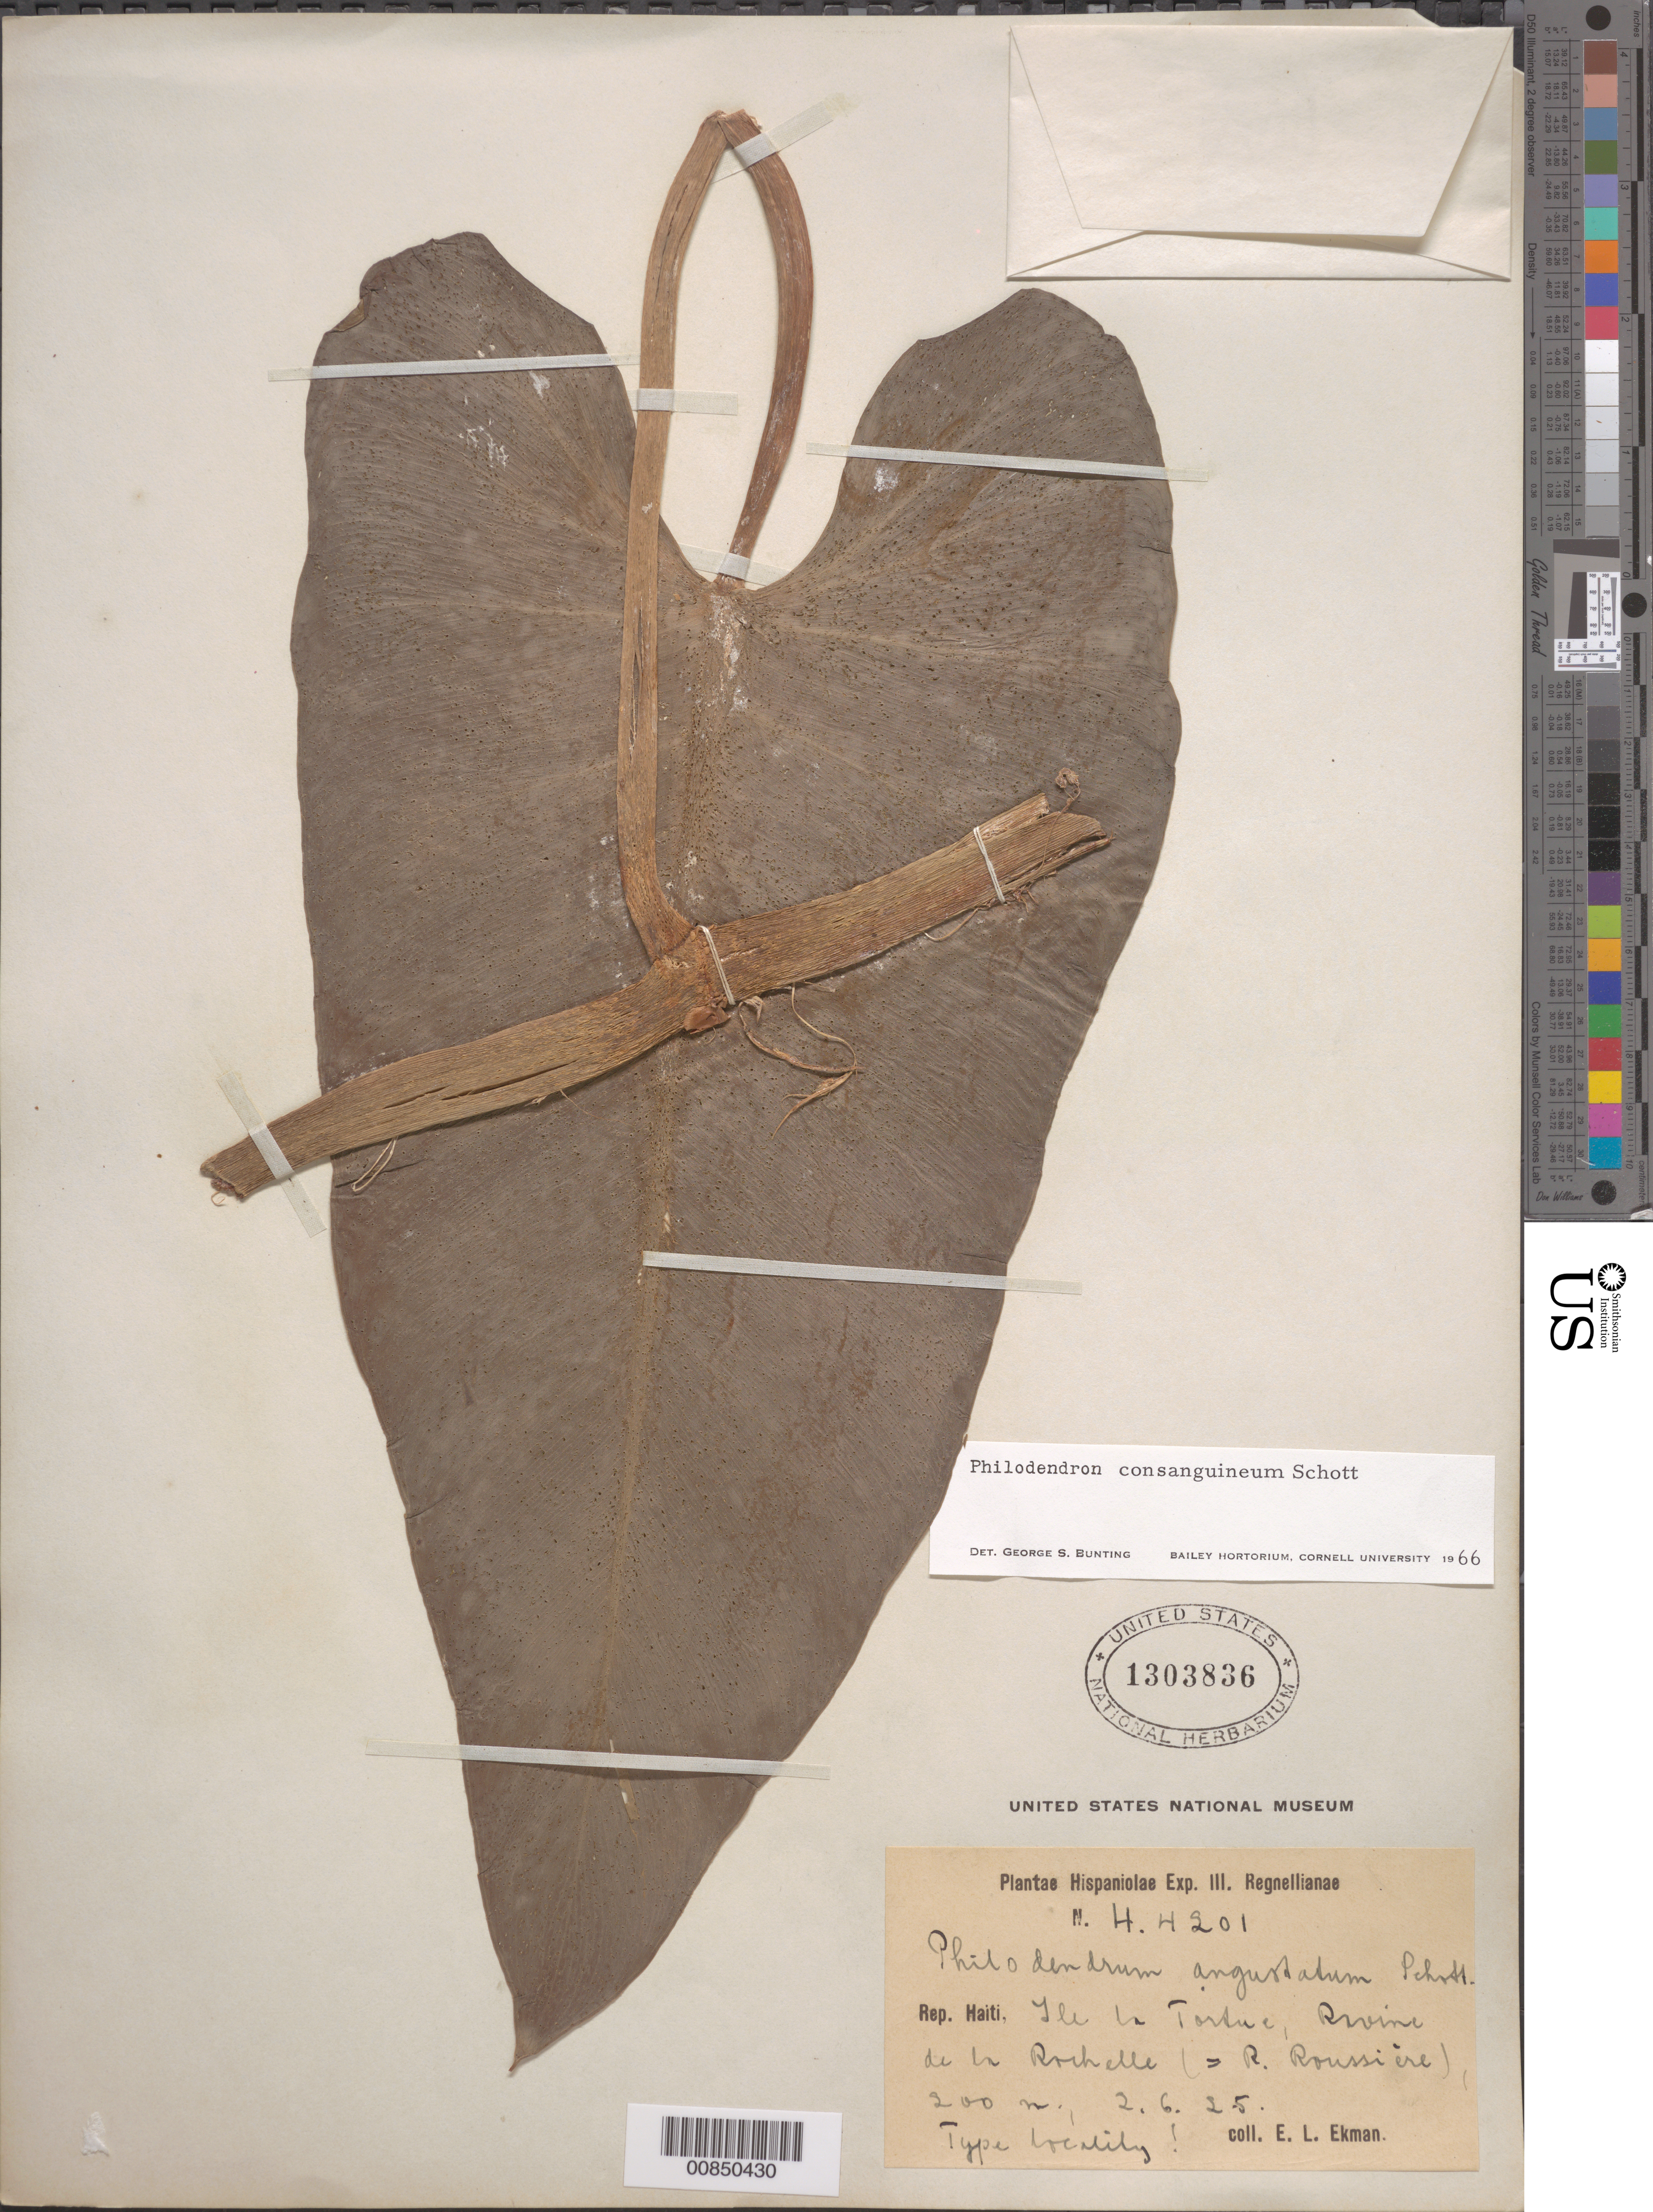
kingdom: Plantae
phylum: Tracheophyta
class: Liliopsida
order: Alismatales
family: Araceae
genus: Philodendron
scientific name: Philodendron consanguineum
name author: Schott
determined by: Bunting, G. S.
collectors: E. L. Ekman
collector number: H 4201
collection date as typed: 02 Jun 1925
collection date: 1925-06-02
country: Haiti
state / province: Nord-Ouest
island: Île de la Tortue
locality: Ravine de la Rochelle ( = R. Roussière)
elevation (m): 200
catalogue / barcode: US 1303836